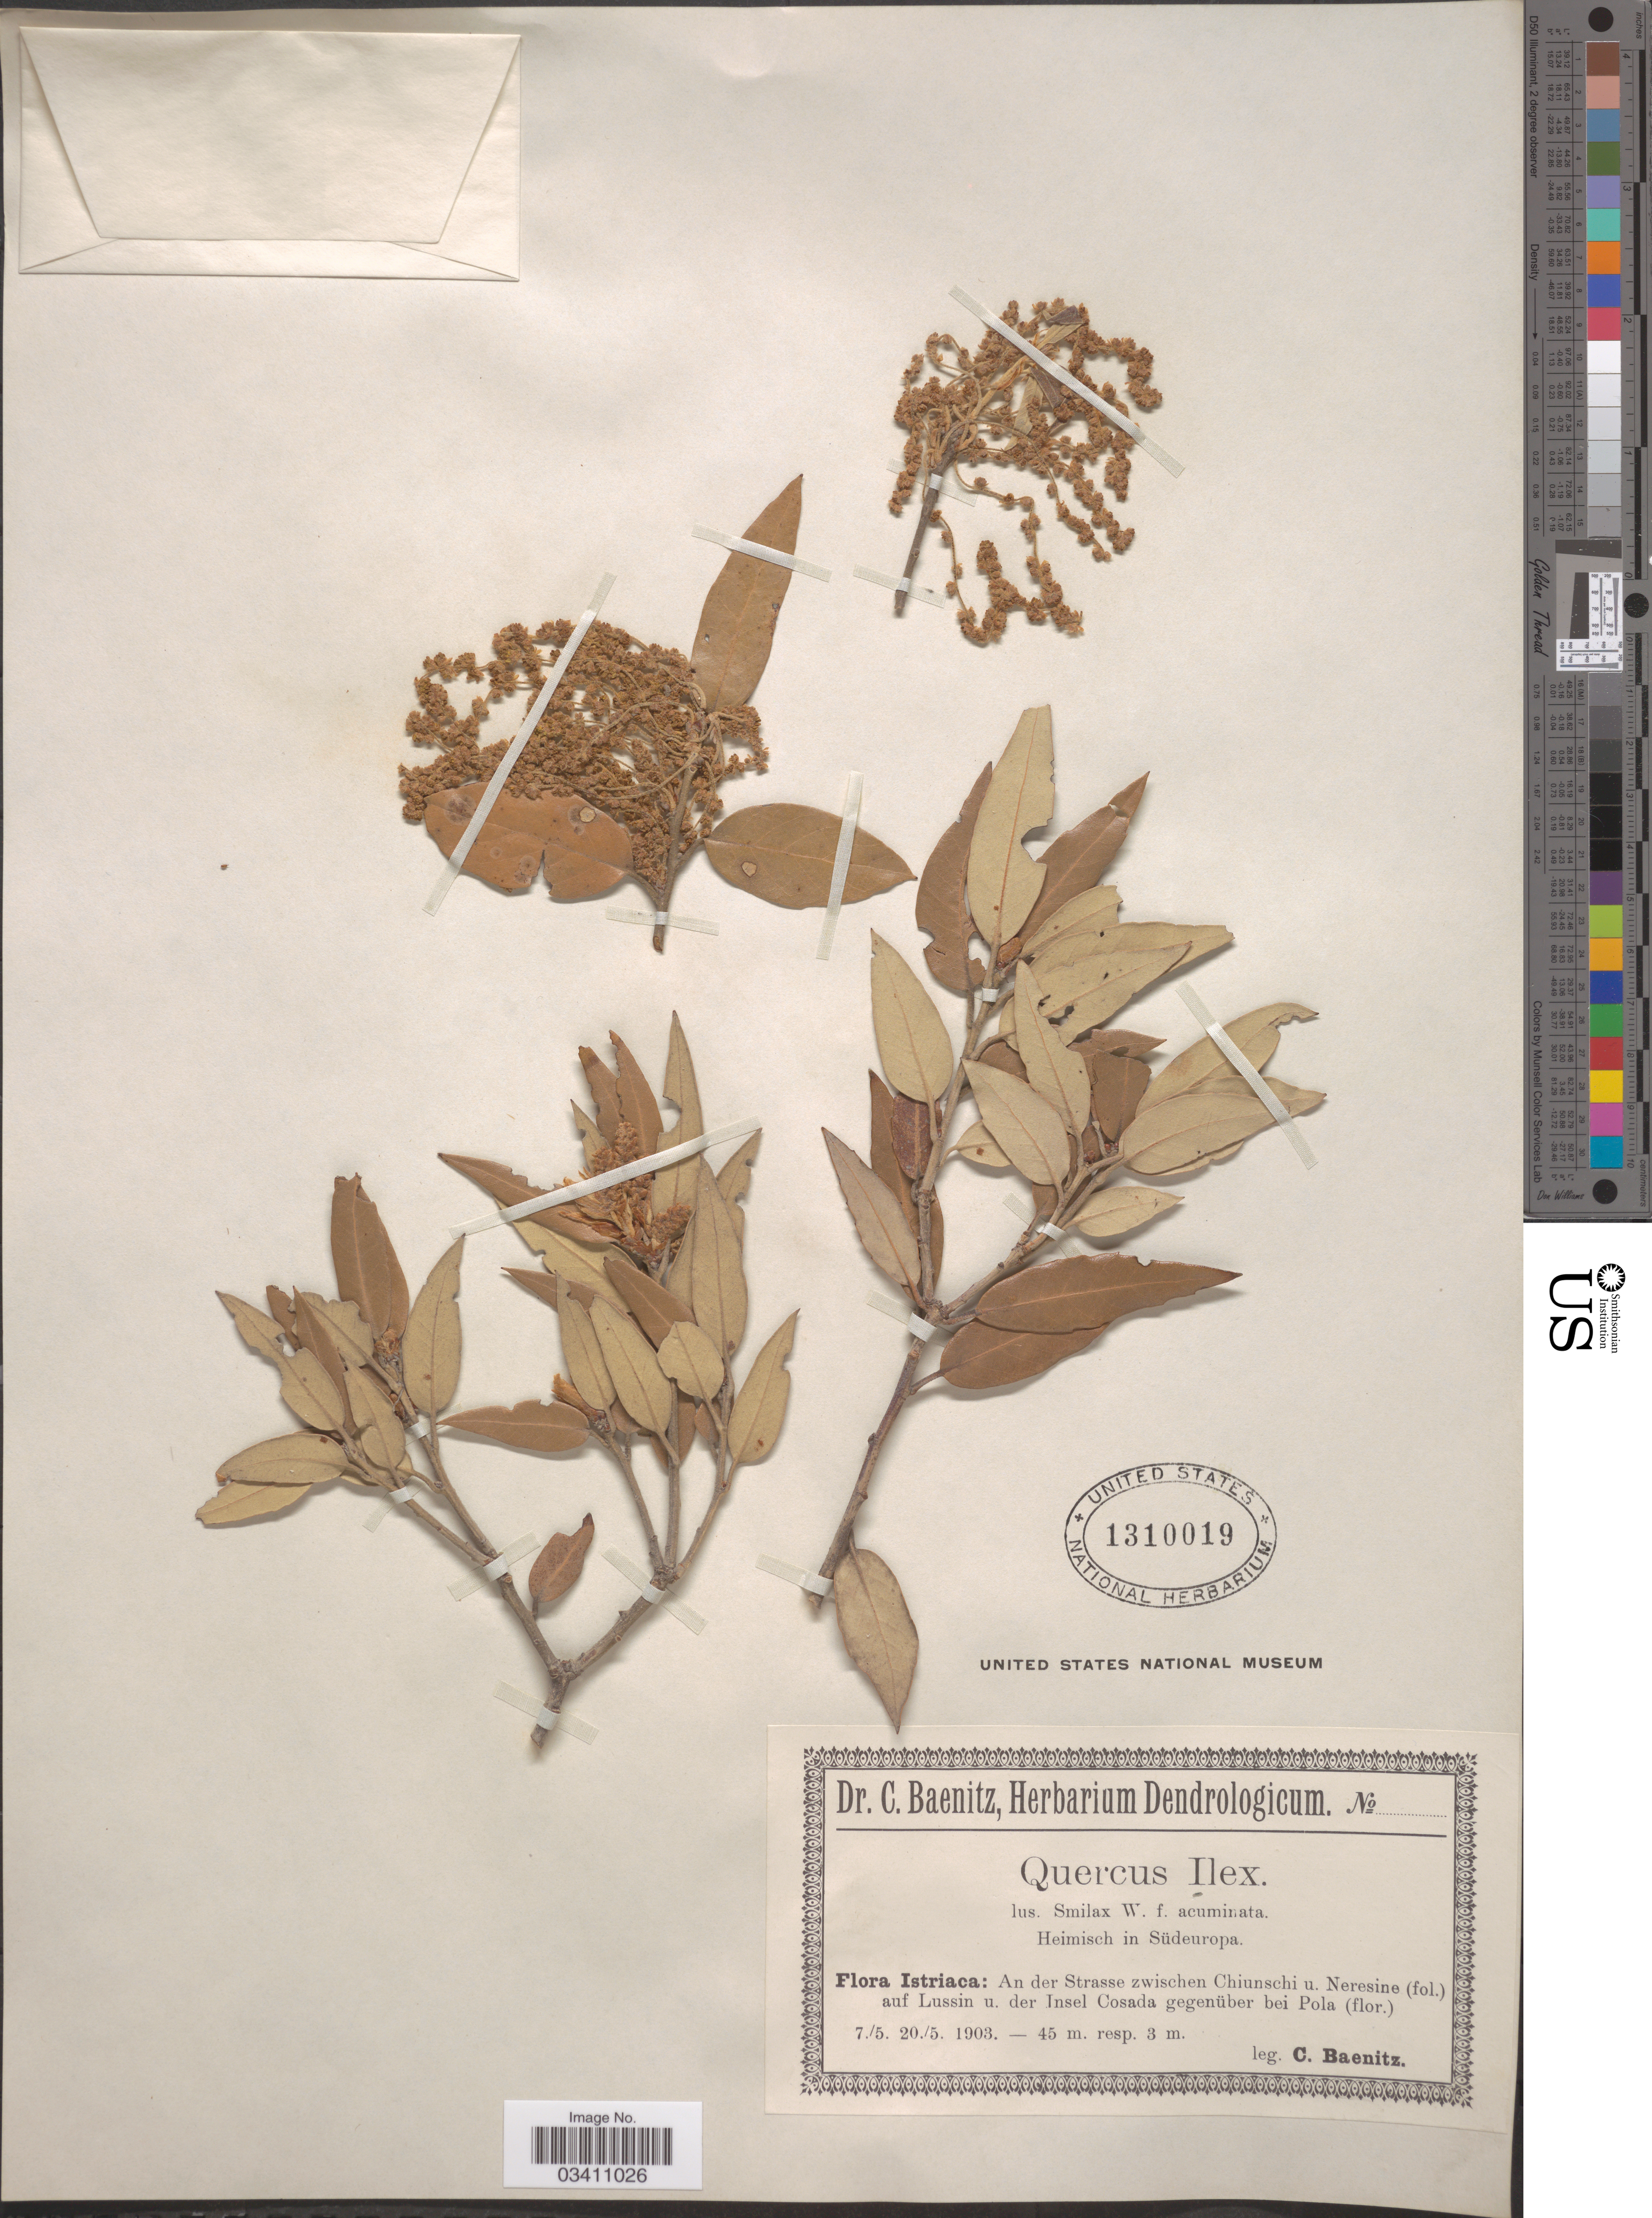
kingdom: Plantae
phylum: Tracheophyta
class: Magnoliopsida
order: Fagales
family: Fagaceae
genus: Quercus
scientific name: Quercus ilex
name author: Lour.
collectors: C. G. Baenitz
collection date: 1903-05-07/1903-05-20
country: Croatia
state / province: Istria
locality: Istriaca: An der Strasse zwischen Chiunschi u. Neresine (fol.) auf Lussin u. der Insel Cosada gegenüber bei Pola(flor).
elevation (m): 45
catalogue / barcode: US 1310019